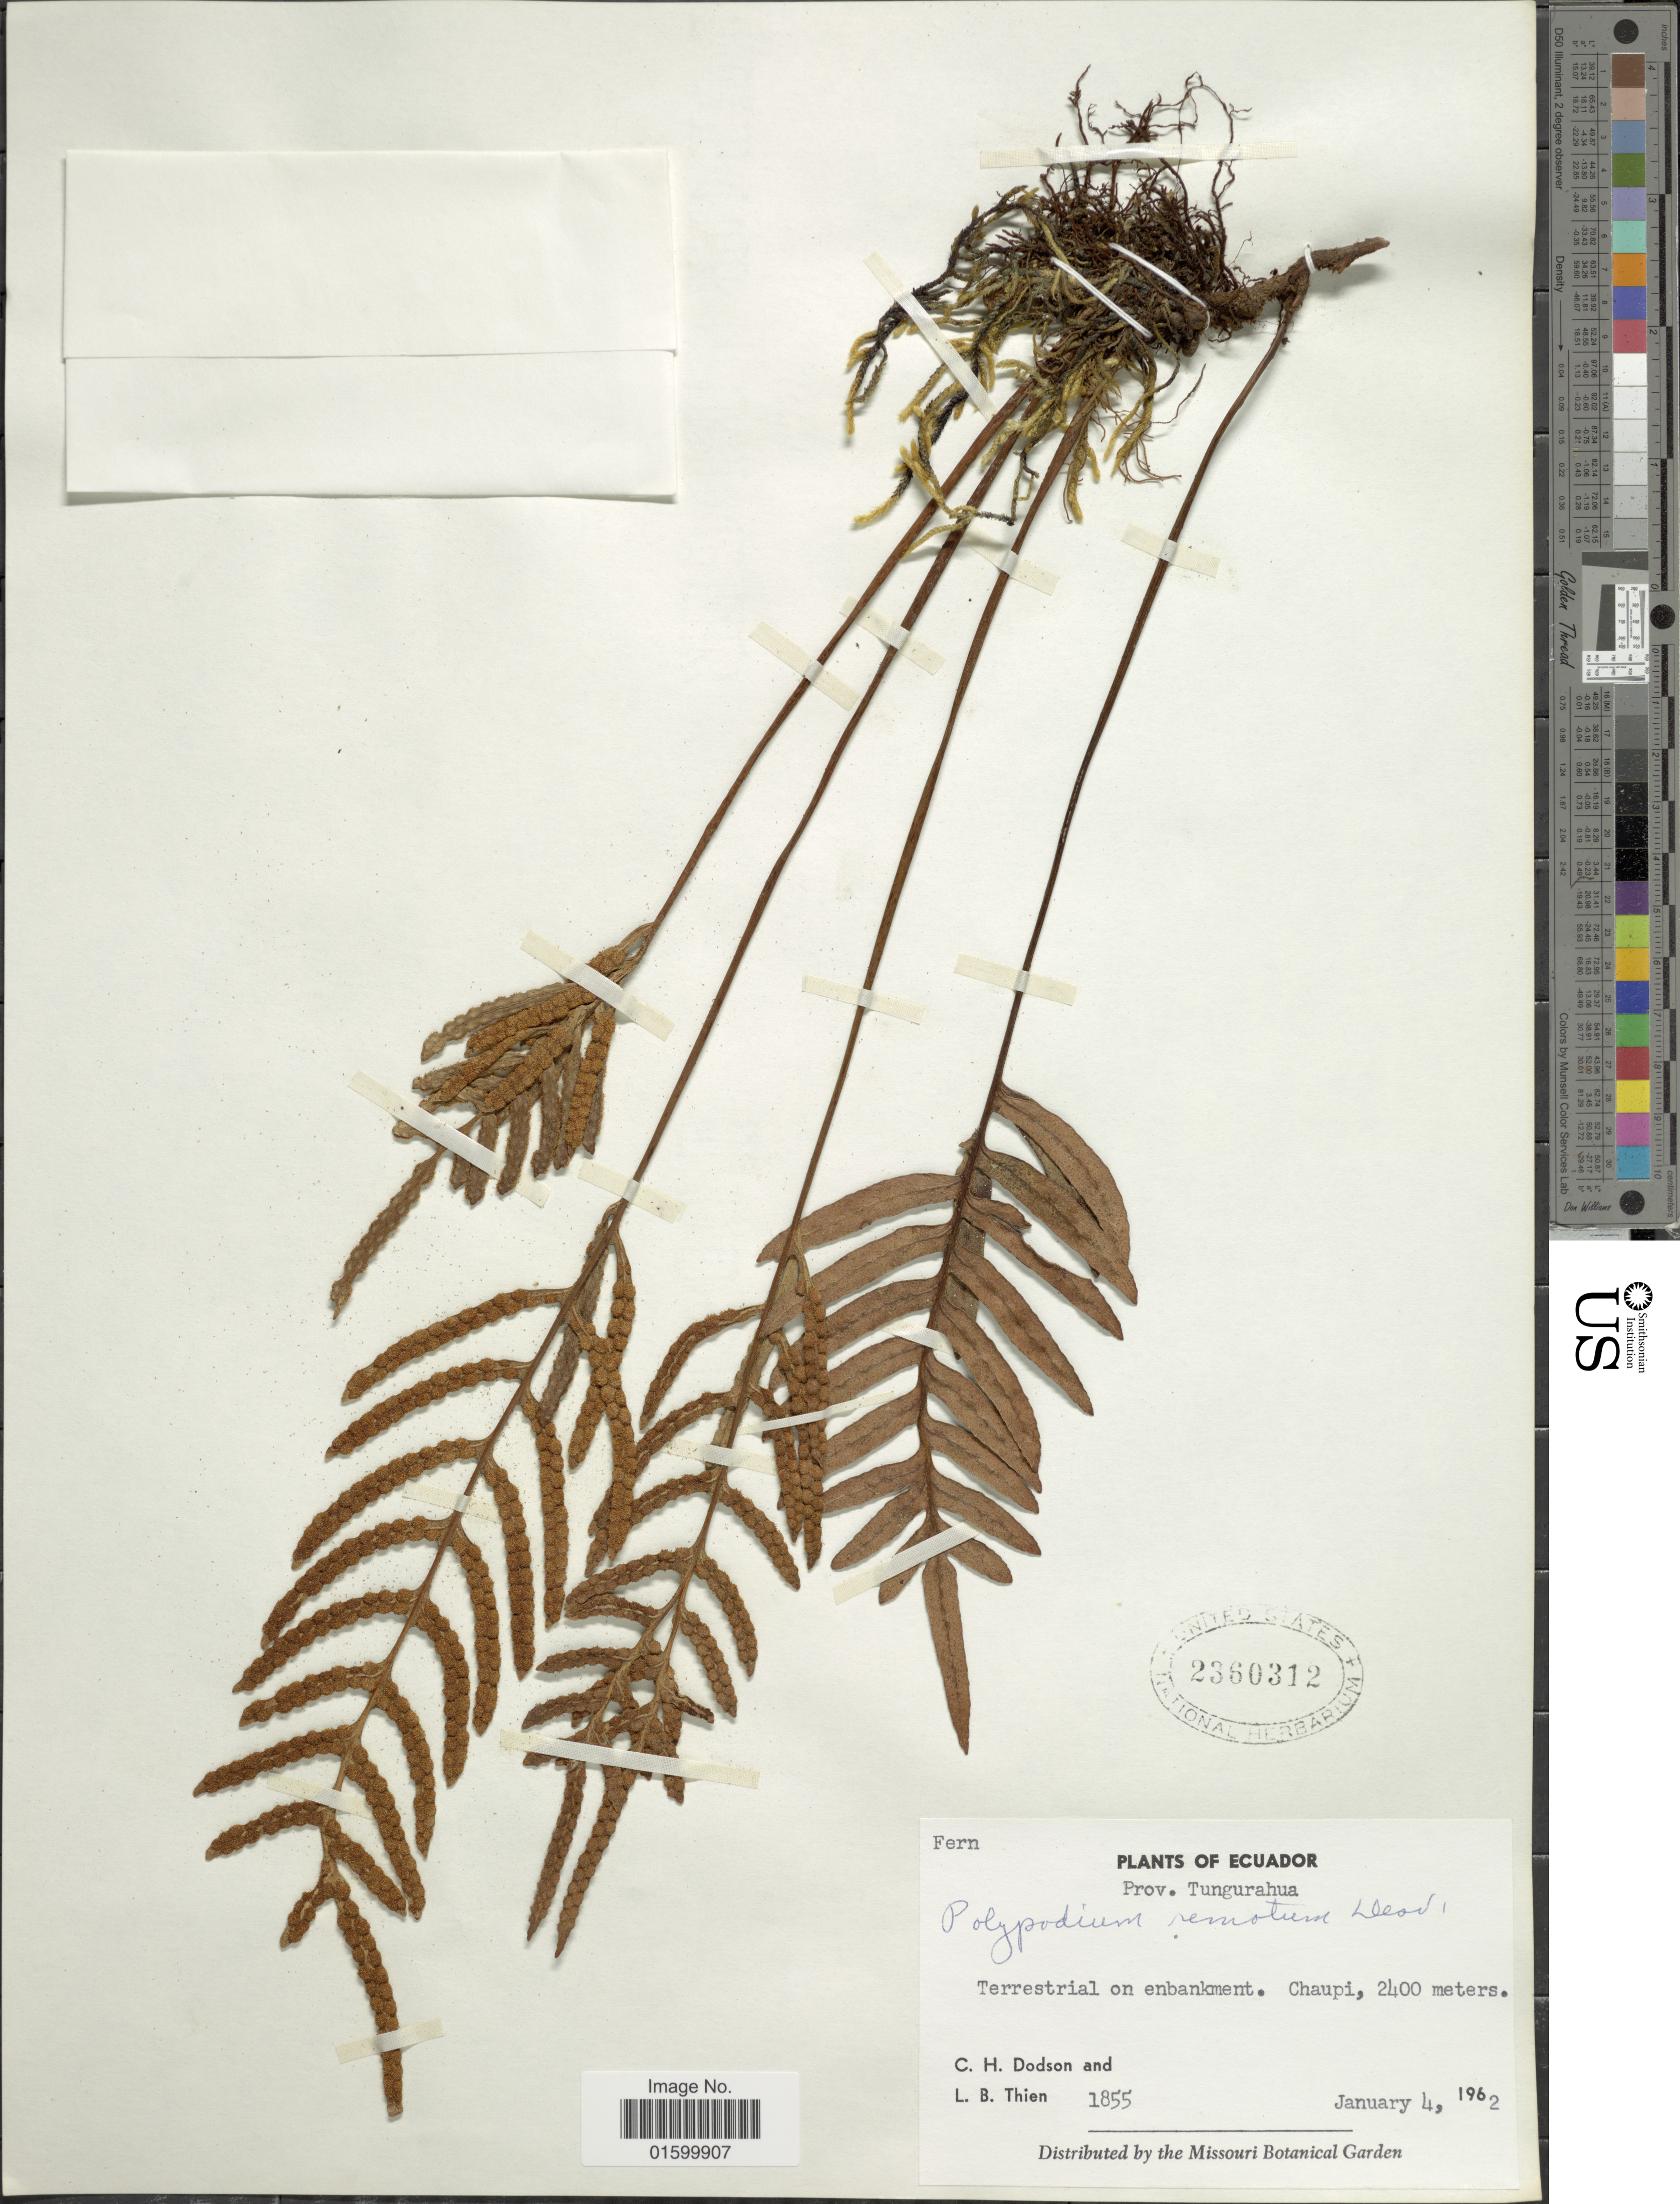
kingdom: Plantae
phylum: Tracheophyta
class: Polypodiopsida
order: Polypodiales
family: Polypodiaceae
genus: Pleopeltis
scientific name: Pleopeltis remota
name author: (Desv.) A.R. Sm.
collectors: C. H. Dodson & L. Thien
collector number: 1855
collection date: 1962-01-04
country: Ecuador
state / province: Tungurahua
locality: Prov. Tungurahua, Chaupi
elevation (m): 2400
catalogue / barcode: US 2360312